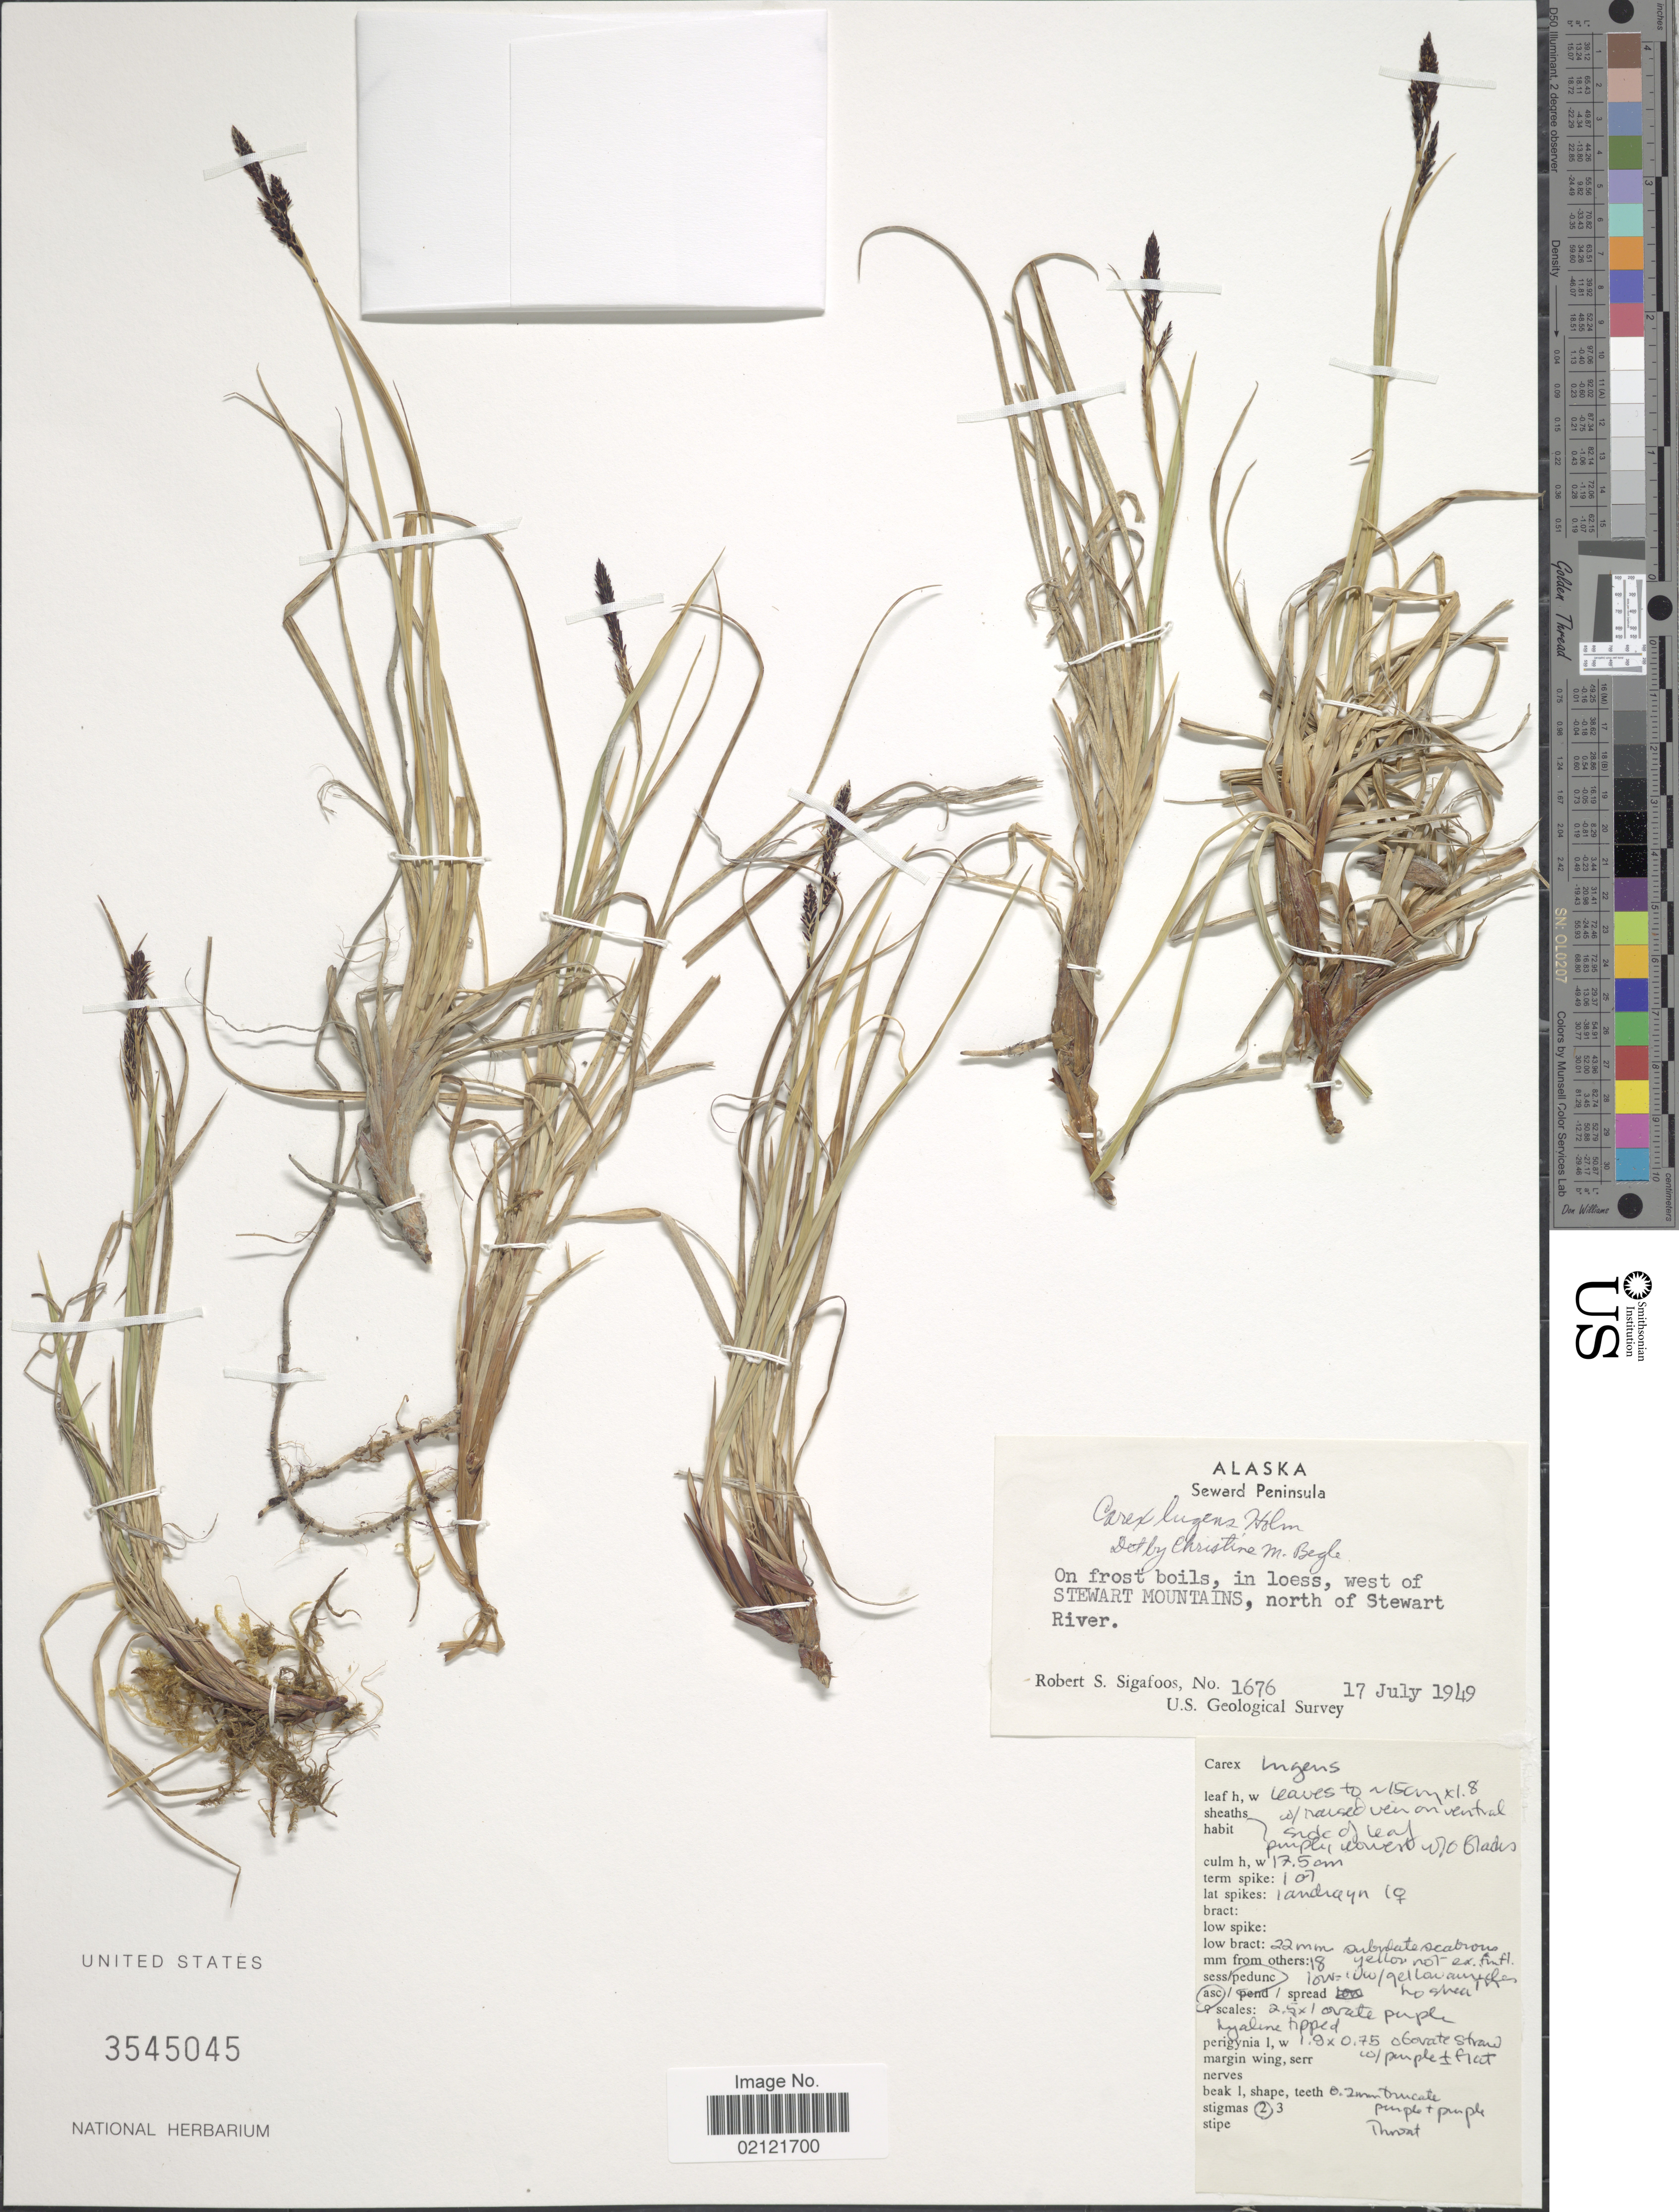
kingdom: Plantae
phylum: Tracheophyta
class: Liliopsida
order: Poales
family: Cyperaceae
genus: Carex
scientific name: Carex bigelowii subsp. lugens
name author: (Holm) T.V. Egorova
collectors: R. Sigafoos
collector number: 1676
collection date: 1949-07-17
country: United States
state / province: Alaska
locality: Seward Peninsula, on frost boils, in loess, west of Stewart Mountains, north of Stewart River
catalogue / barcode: US 3545045